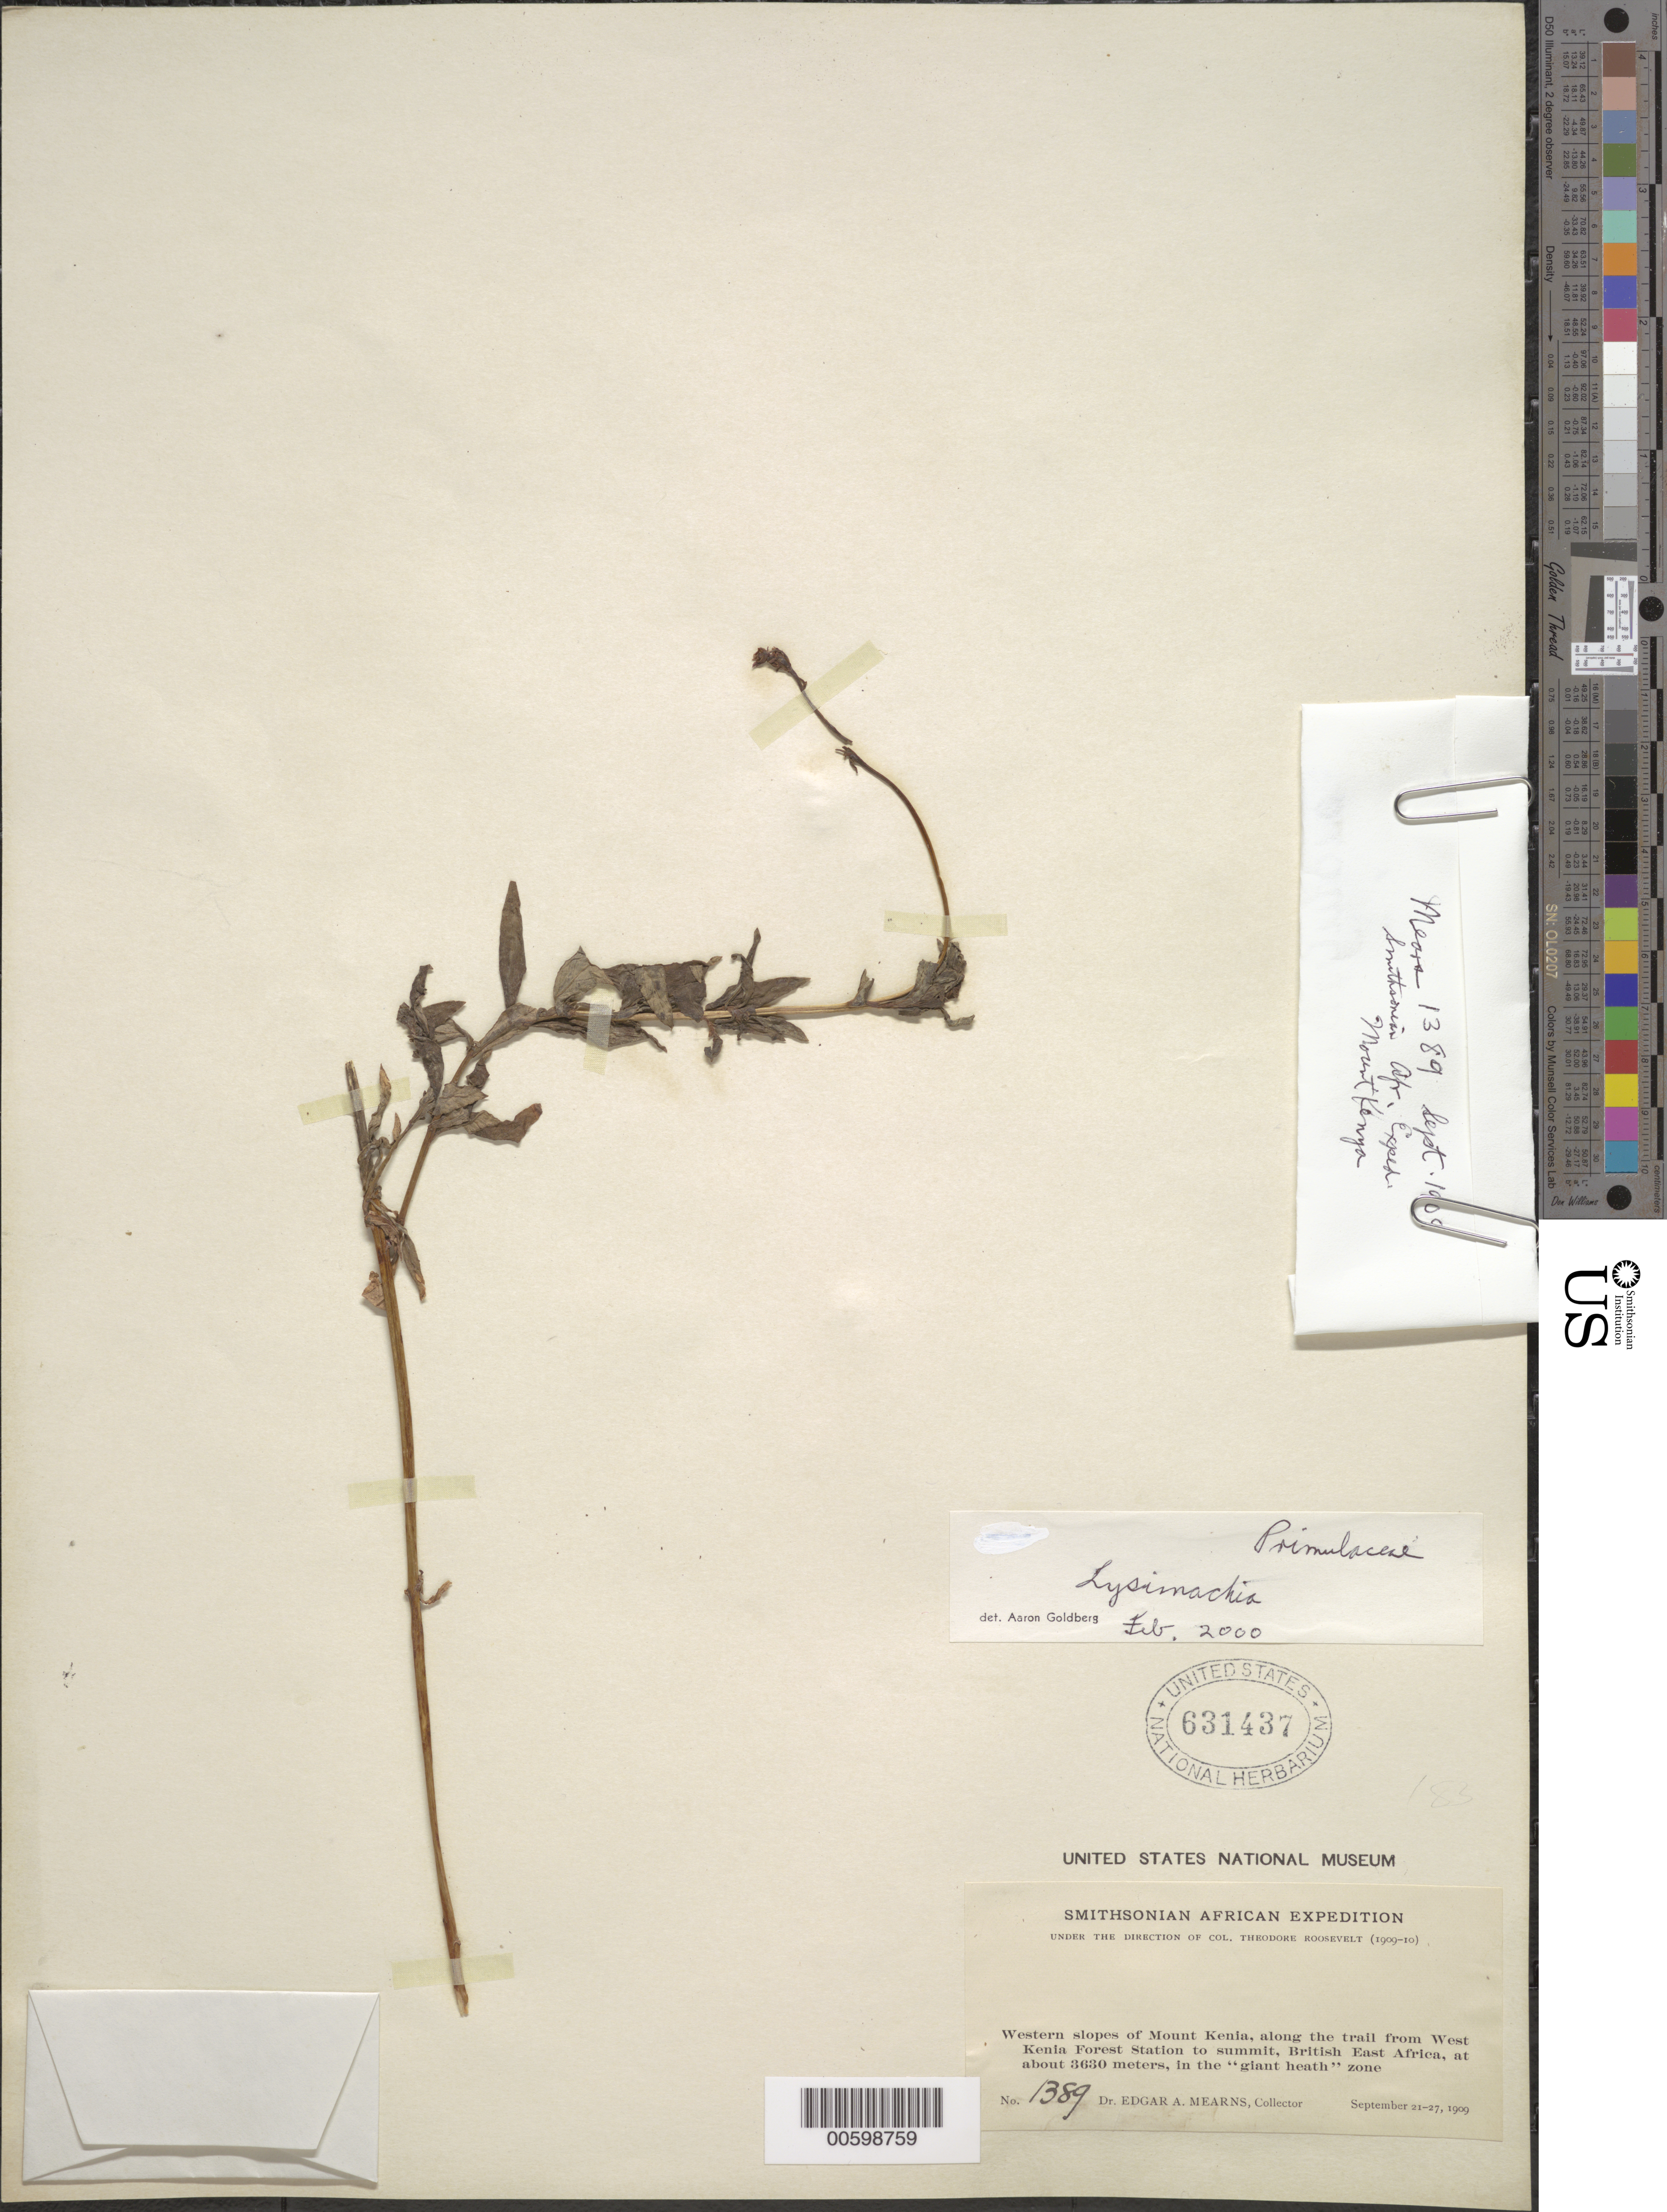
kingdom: Plantae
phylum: Tracheophyta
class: Magnoliopsida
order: Ericales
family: Primulaceae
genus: Lysimachia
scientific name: Lysimachia sp.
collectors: E. A. Mearns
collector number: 1389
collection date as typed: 21 Sep 1909 to 27 Sep 1909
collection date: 1909-09-21/1909-09-27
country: Kenya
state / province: Nyeri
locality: Western slopes of Mount Kenya, along the trail from West Kenya Forest station to summit, in the "giant health" zone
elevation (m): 3630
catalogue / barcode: US 631437